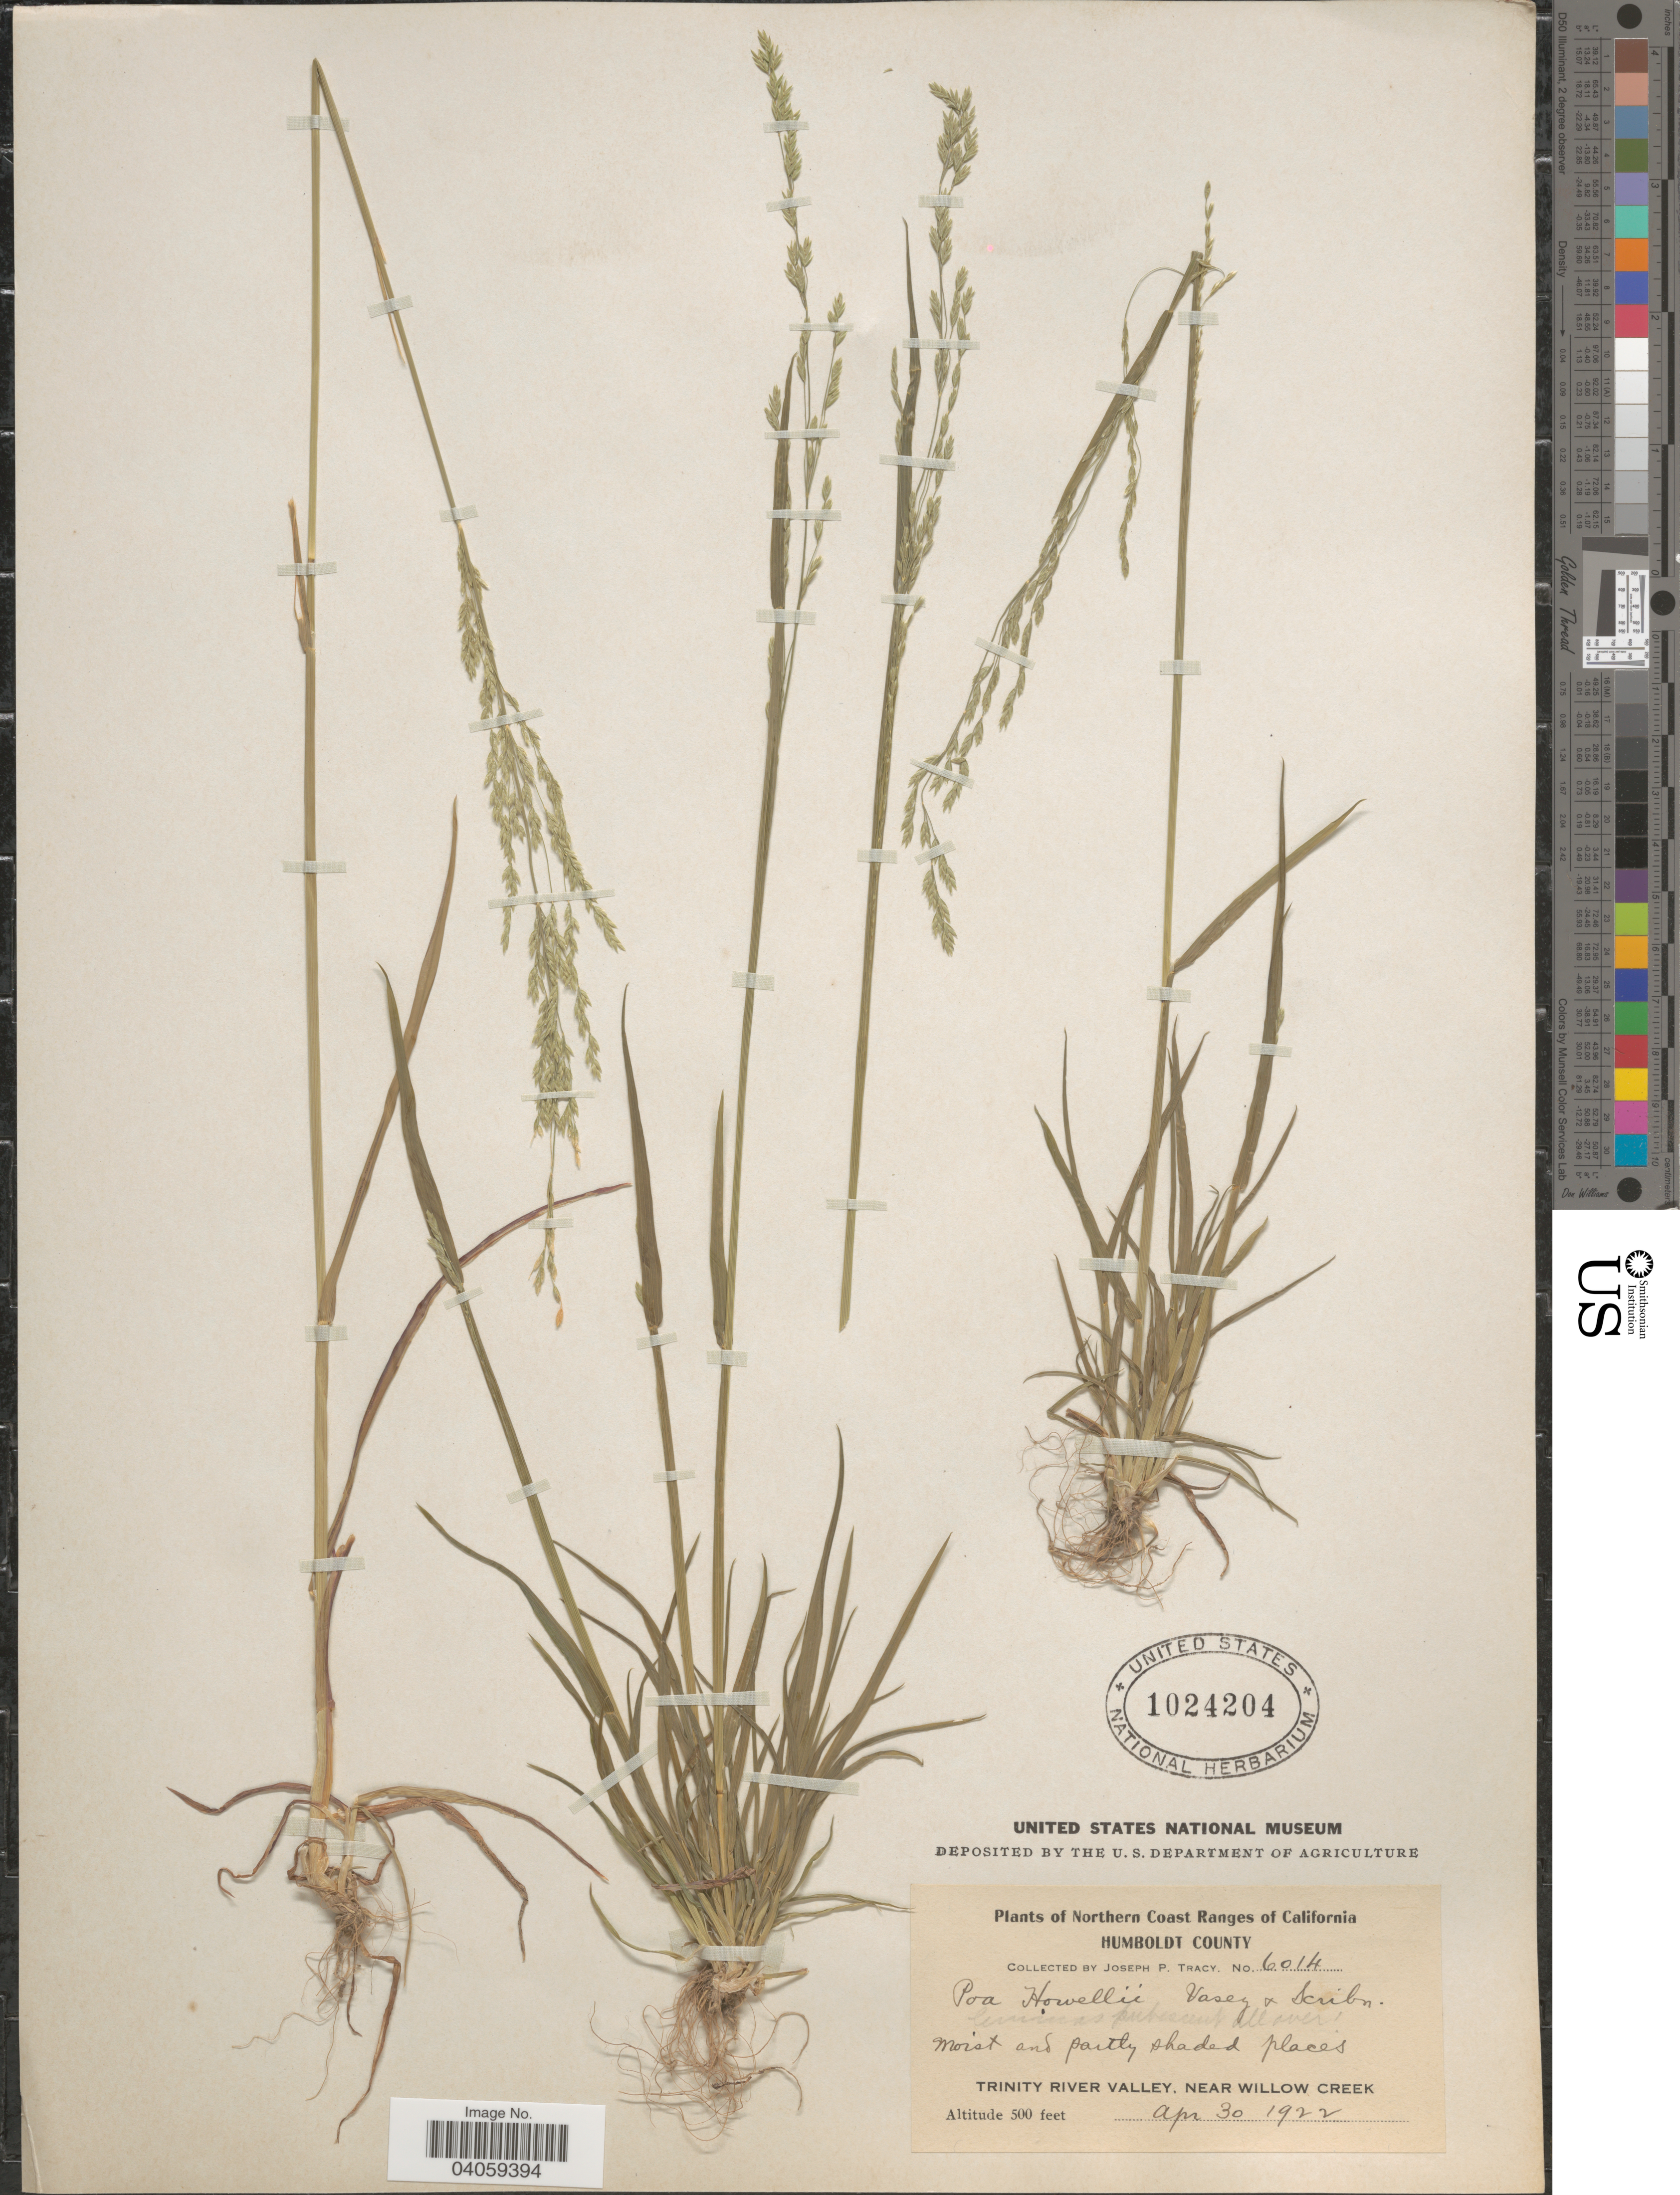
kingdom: Plantae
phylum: Tracheophyta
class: Liliopsida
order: Poales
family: Poaceae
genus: Poa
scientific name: Poa howellii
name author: Vasey & Scribn.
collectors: J. Tracy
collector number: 6014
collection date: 1922-04-30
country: United States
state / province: California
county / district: Humboldt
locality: Northern Coast Ranges of California. Humboldt County. Trinity River Valley, near Willow Creek.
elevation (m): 152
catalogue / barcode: US 1024204